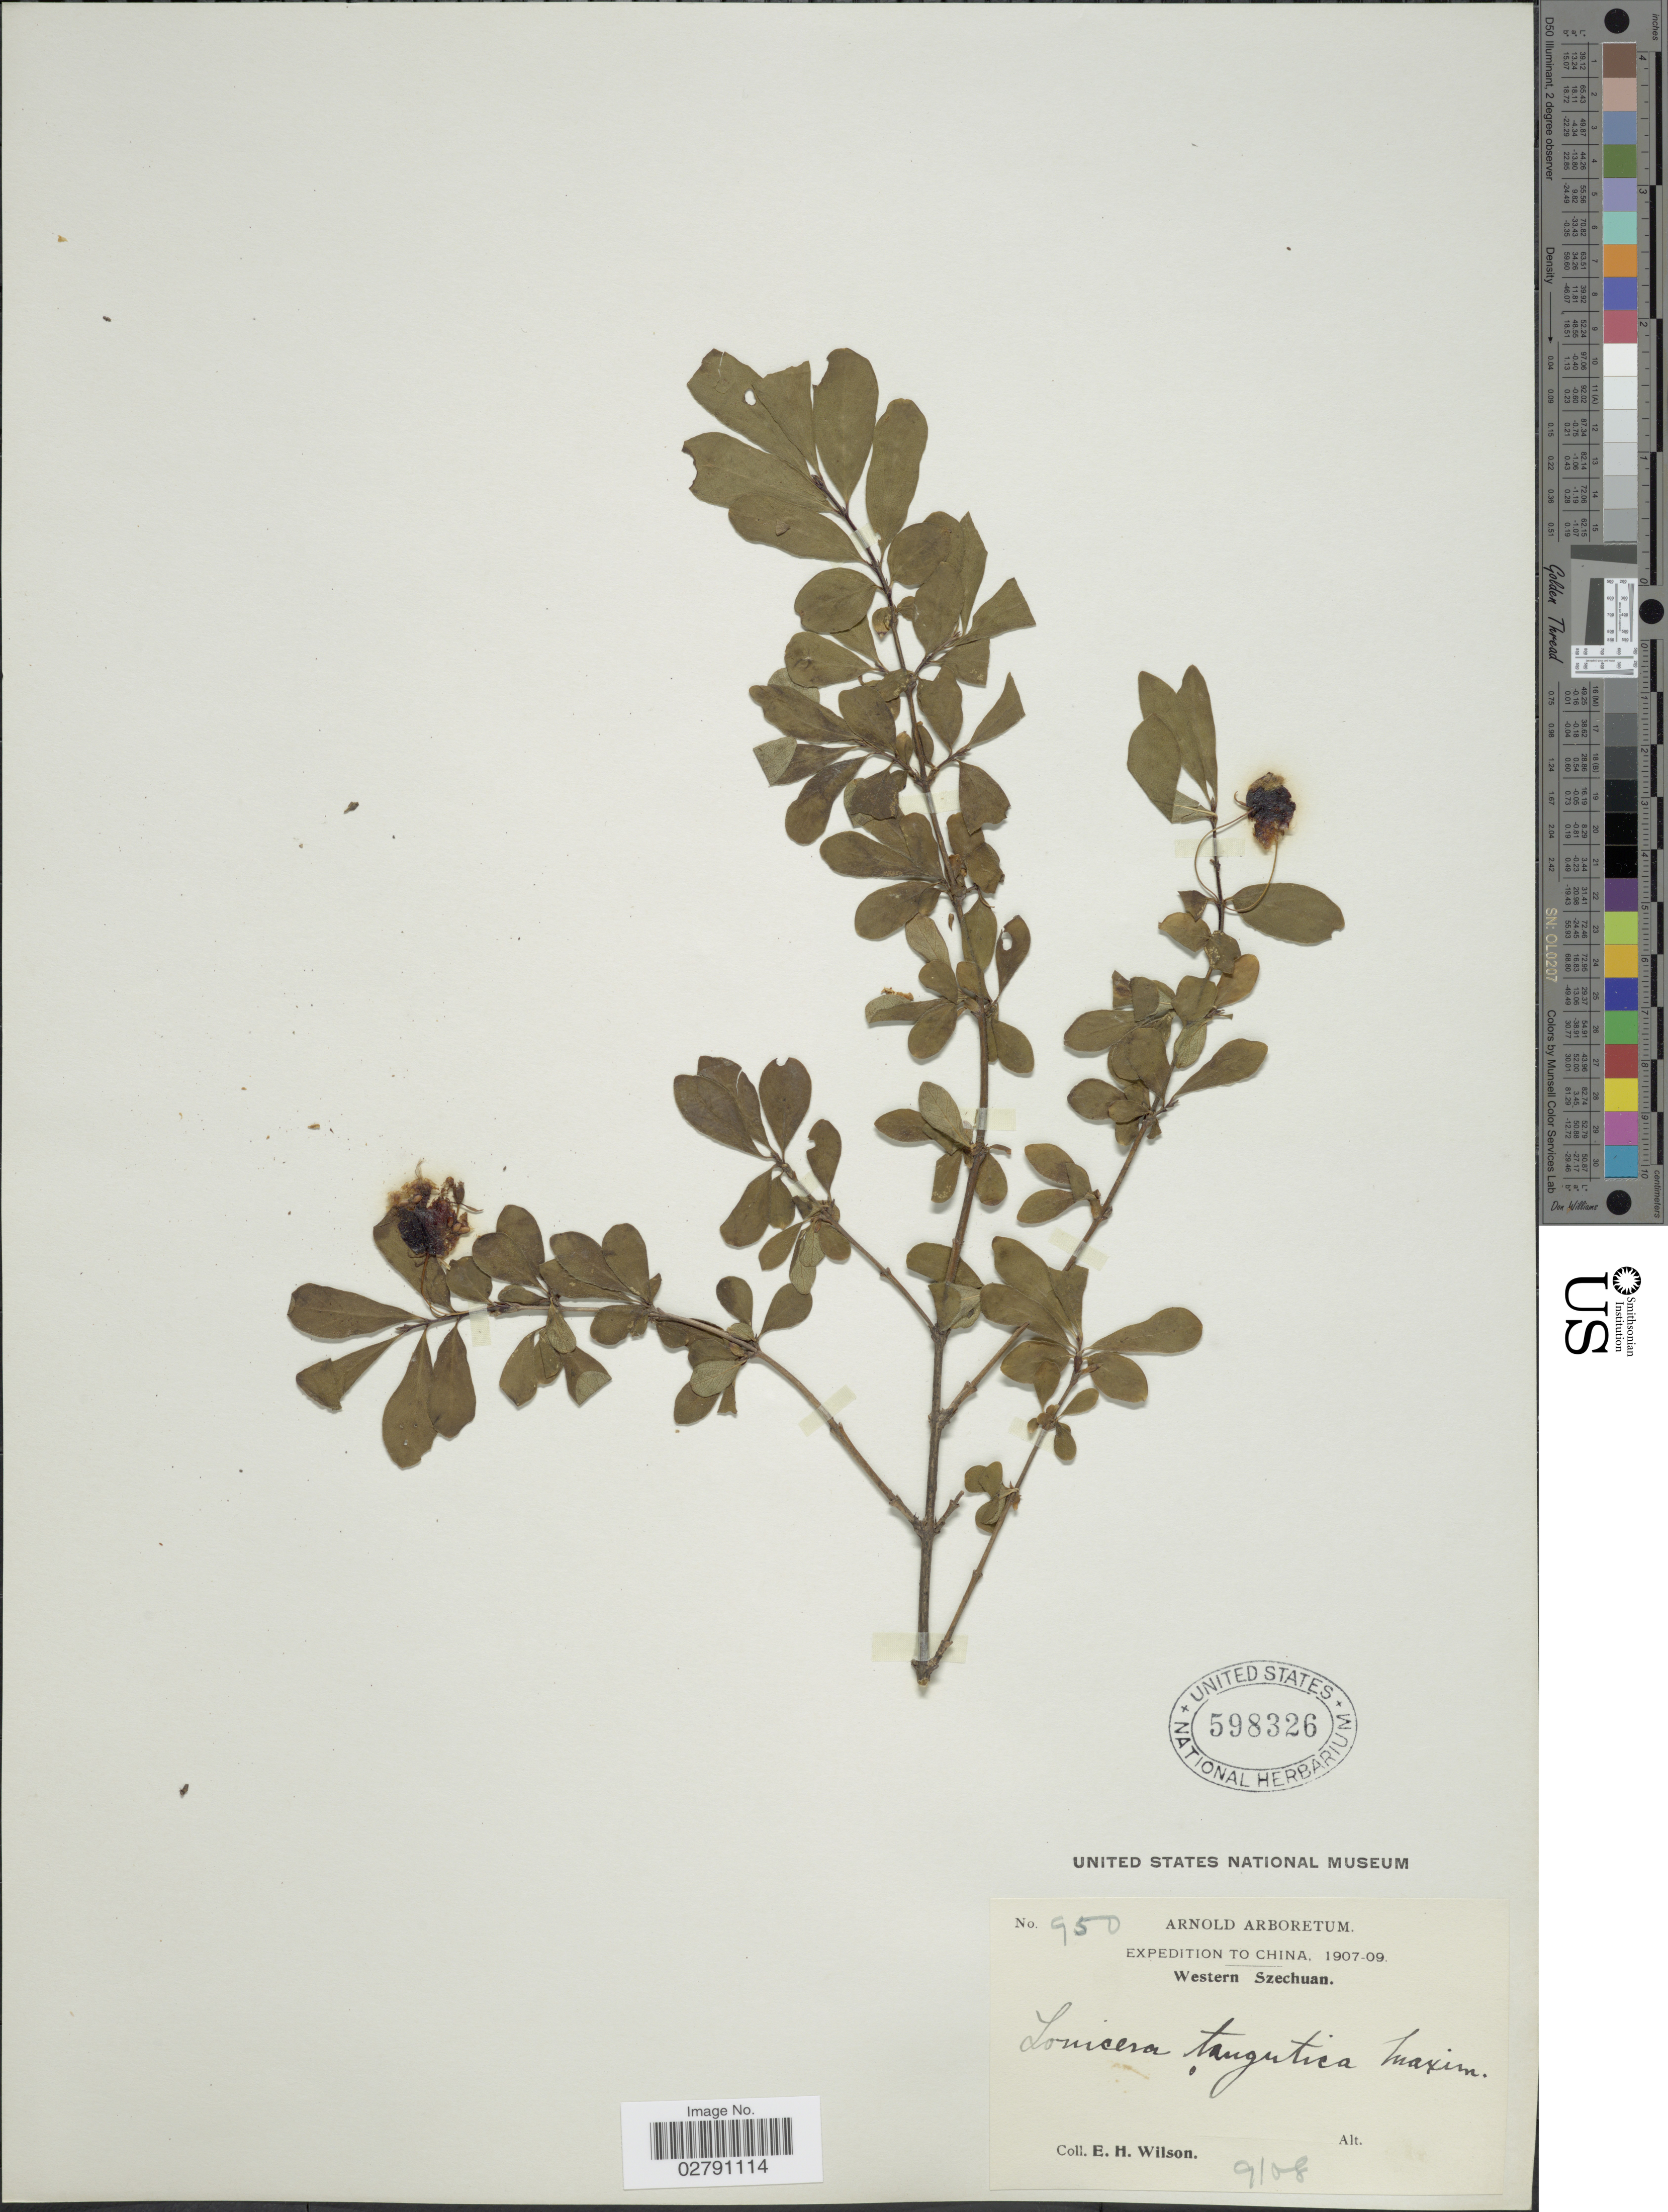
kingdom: Plantae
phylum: Tracheophyta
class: Magnoliopsida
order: Dipsacales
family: Caprifoliaceae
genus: Lonicera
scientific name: Lonicera tangutica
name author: Maxim.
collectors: E. Wilson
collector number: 950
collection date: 1908-09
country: China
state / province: Sichuan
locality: Western Szechuan.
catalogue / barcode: US 598326